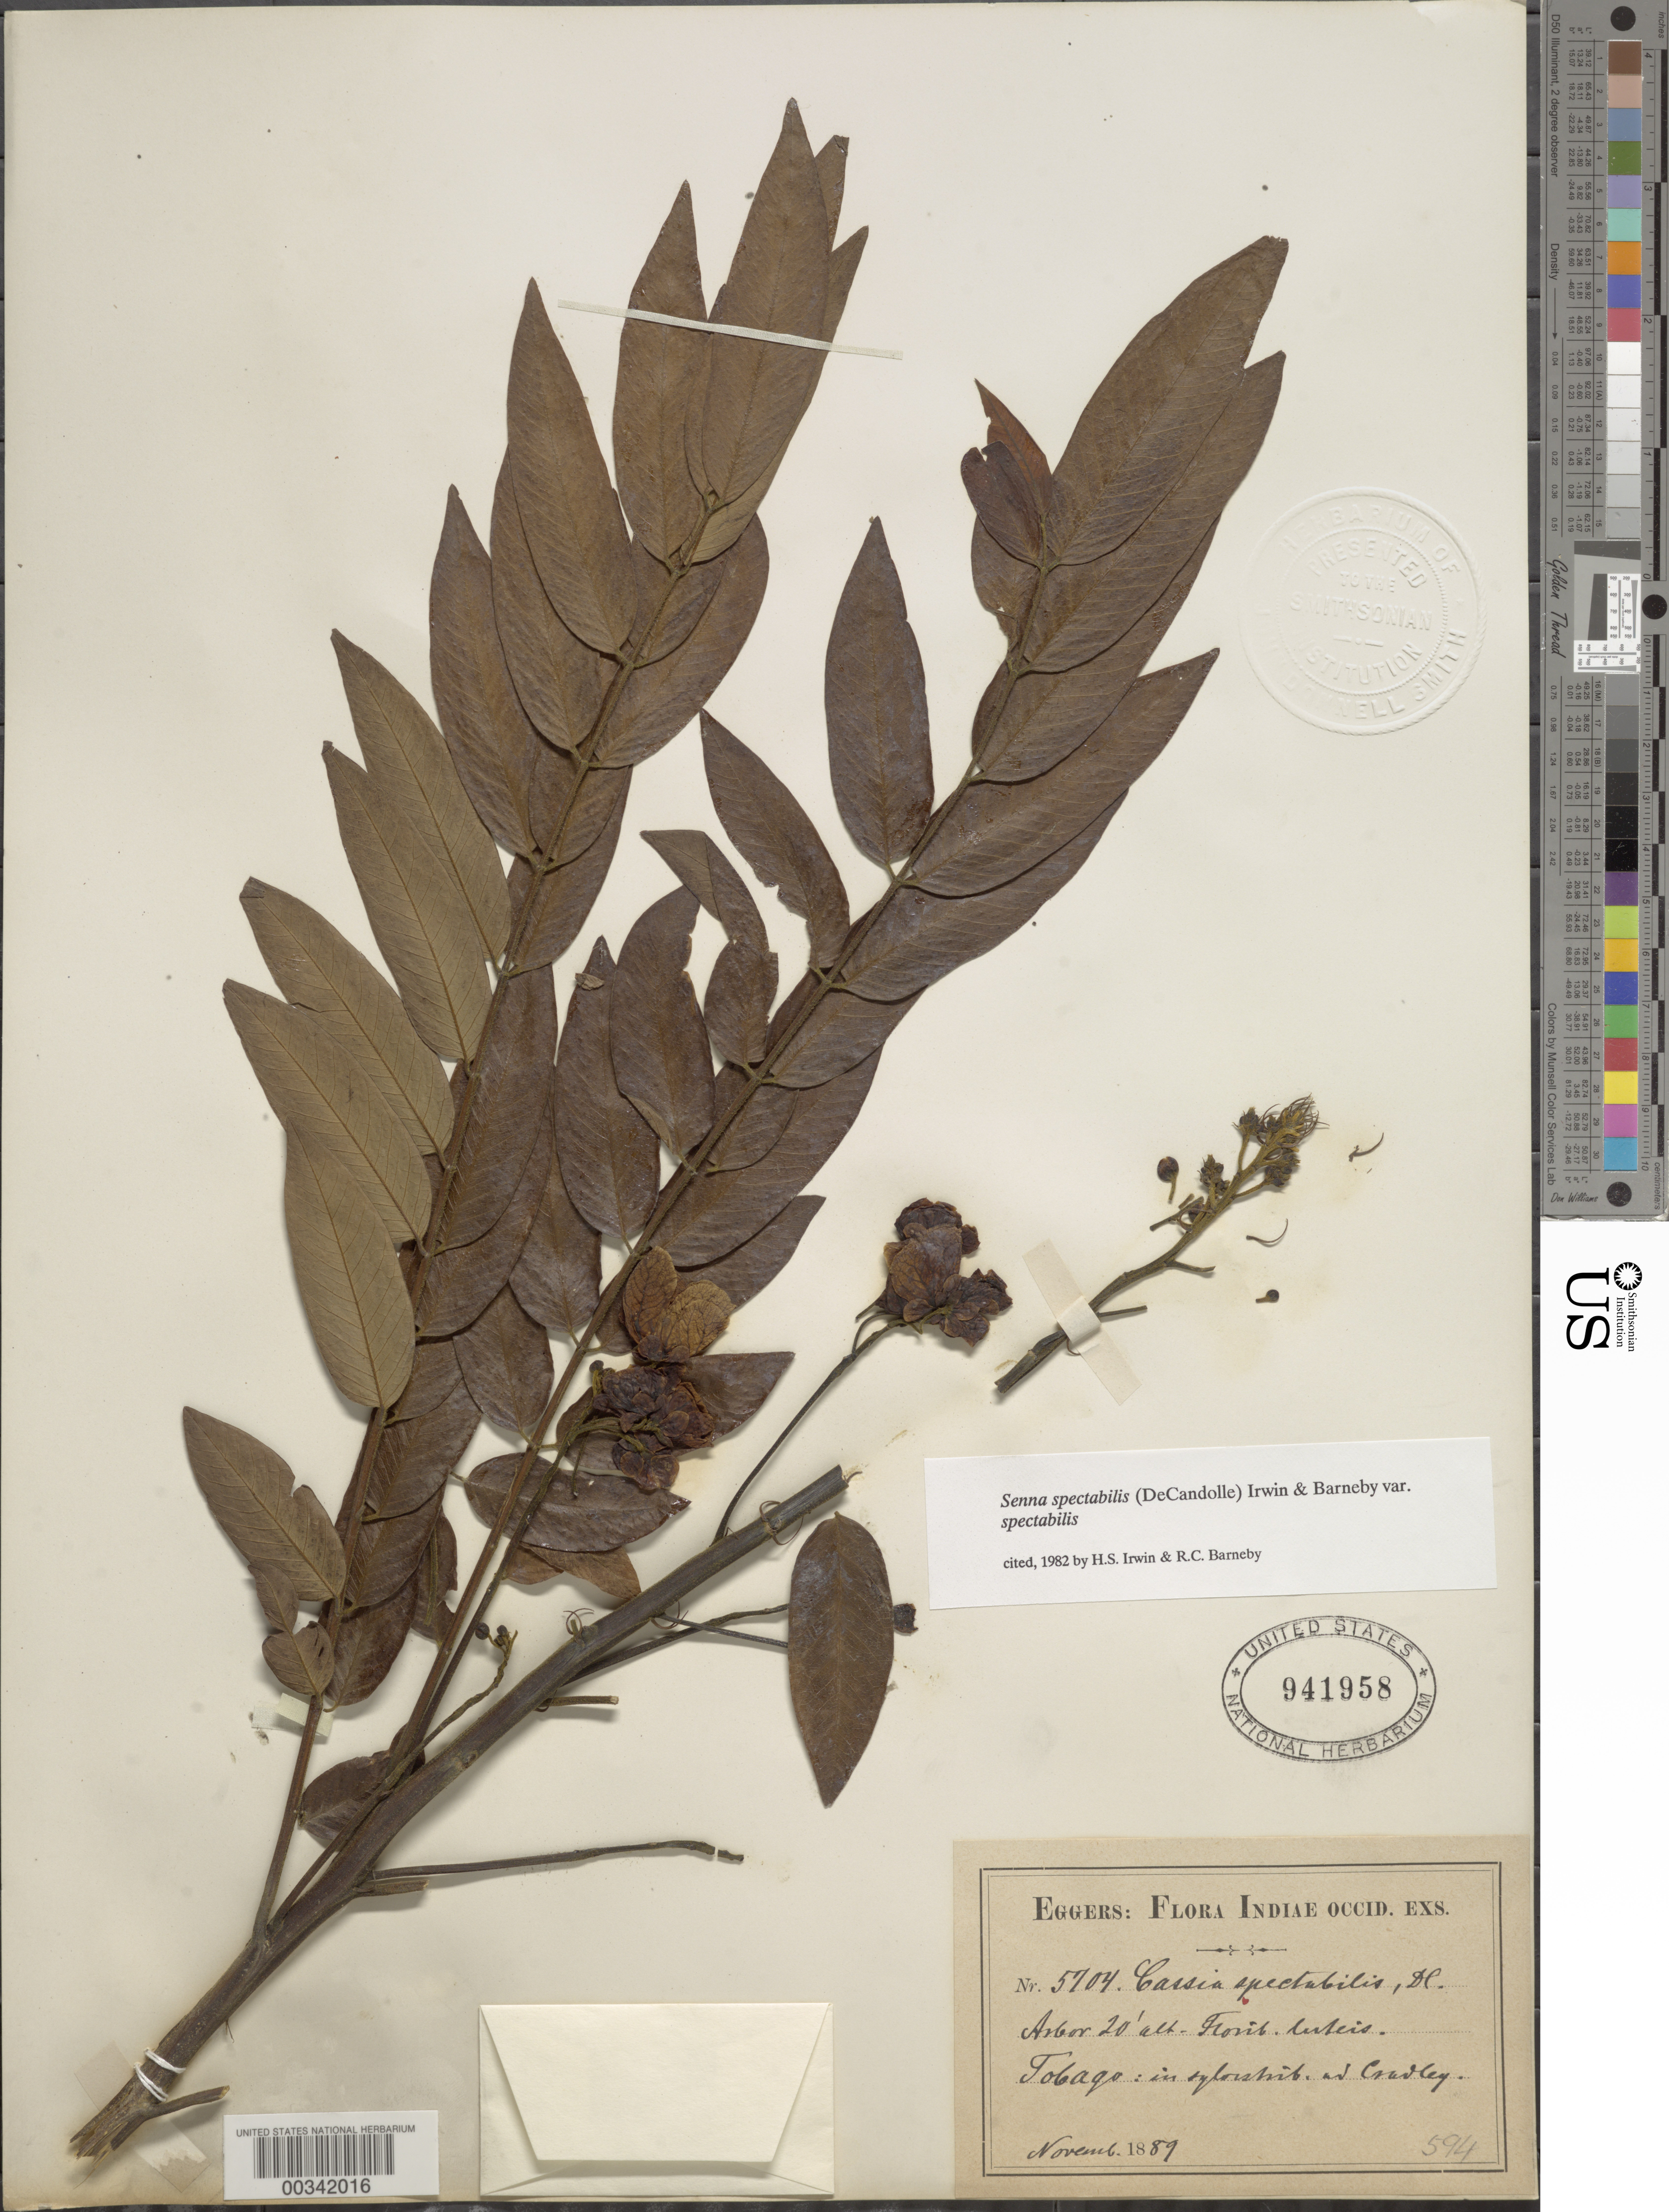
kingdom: Plantae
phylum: Tracheophyta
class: Magnoliopsida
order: Fabales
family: Fabaceae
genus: Senna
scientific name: Senna spectabilis var. spectabilis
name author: (DC.) H.S. Irwin & Barneby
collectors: H. F. A. von Eggers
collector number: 5704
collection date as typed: Nov 1889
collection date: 1889-11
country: Trinidad and Tobago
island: Tobago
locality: Cradley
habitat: Forest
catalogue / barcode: US 941958